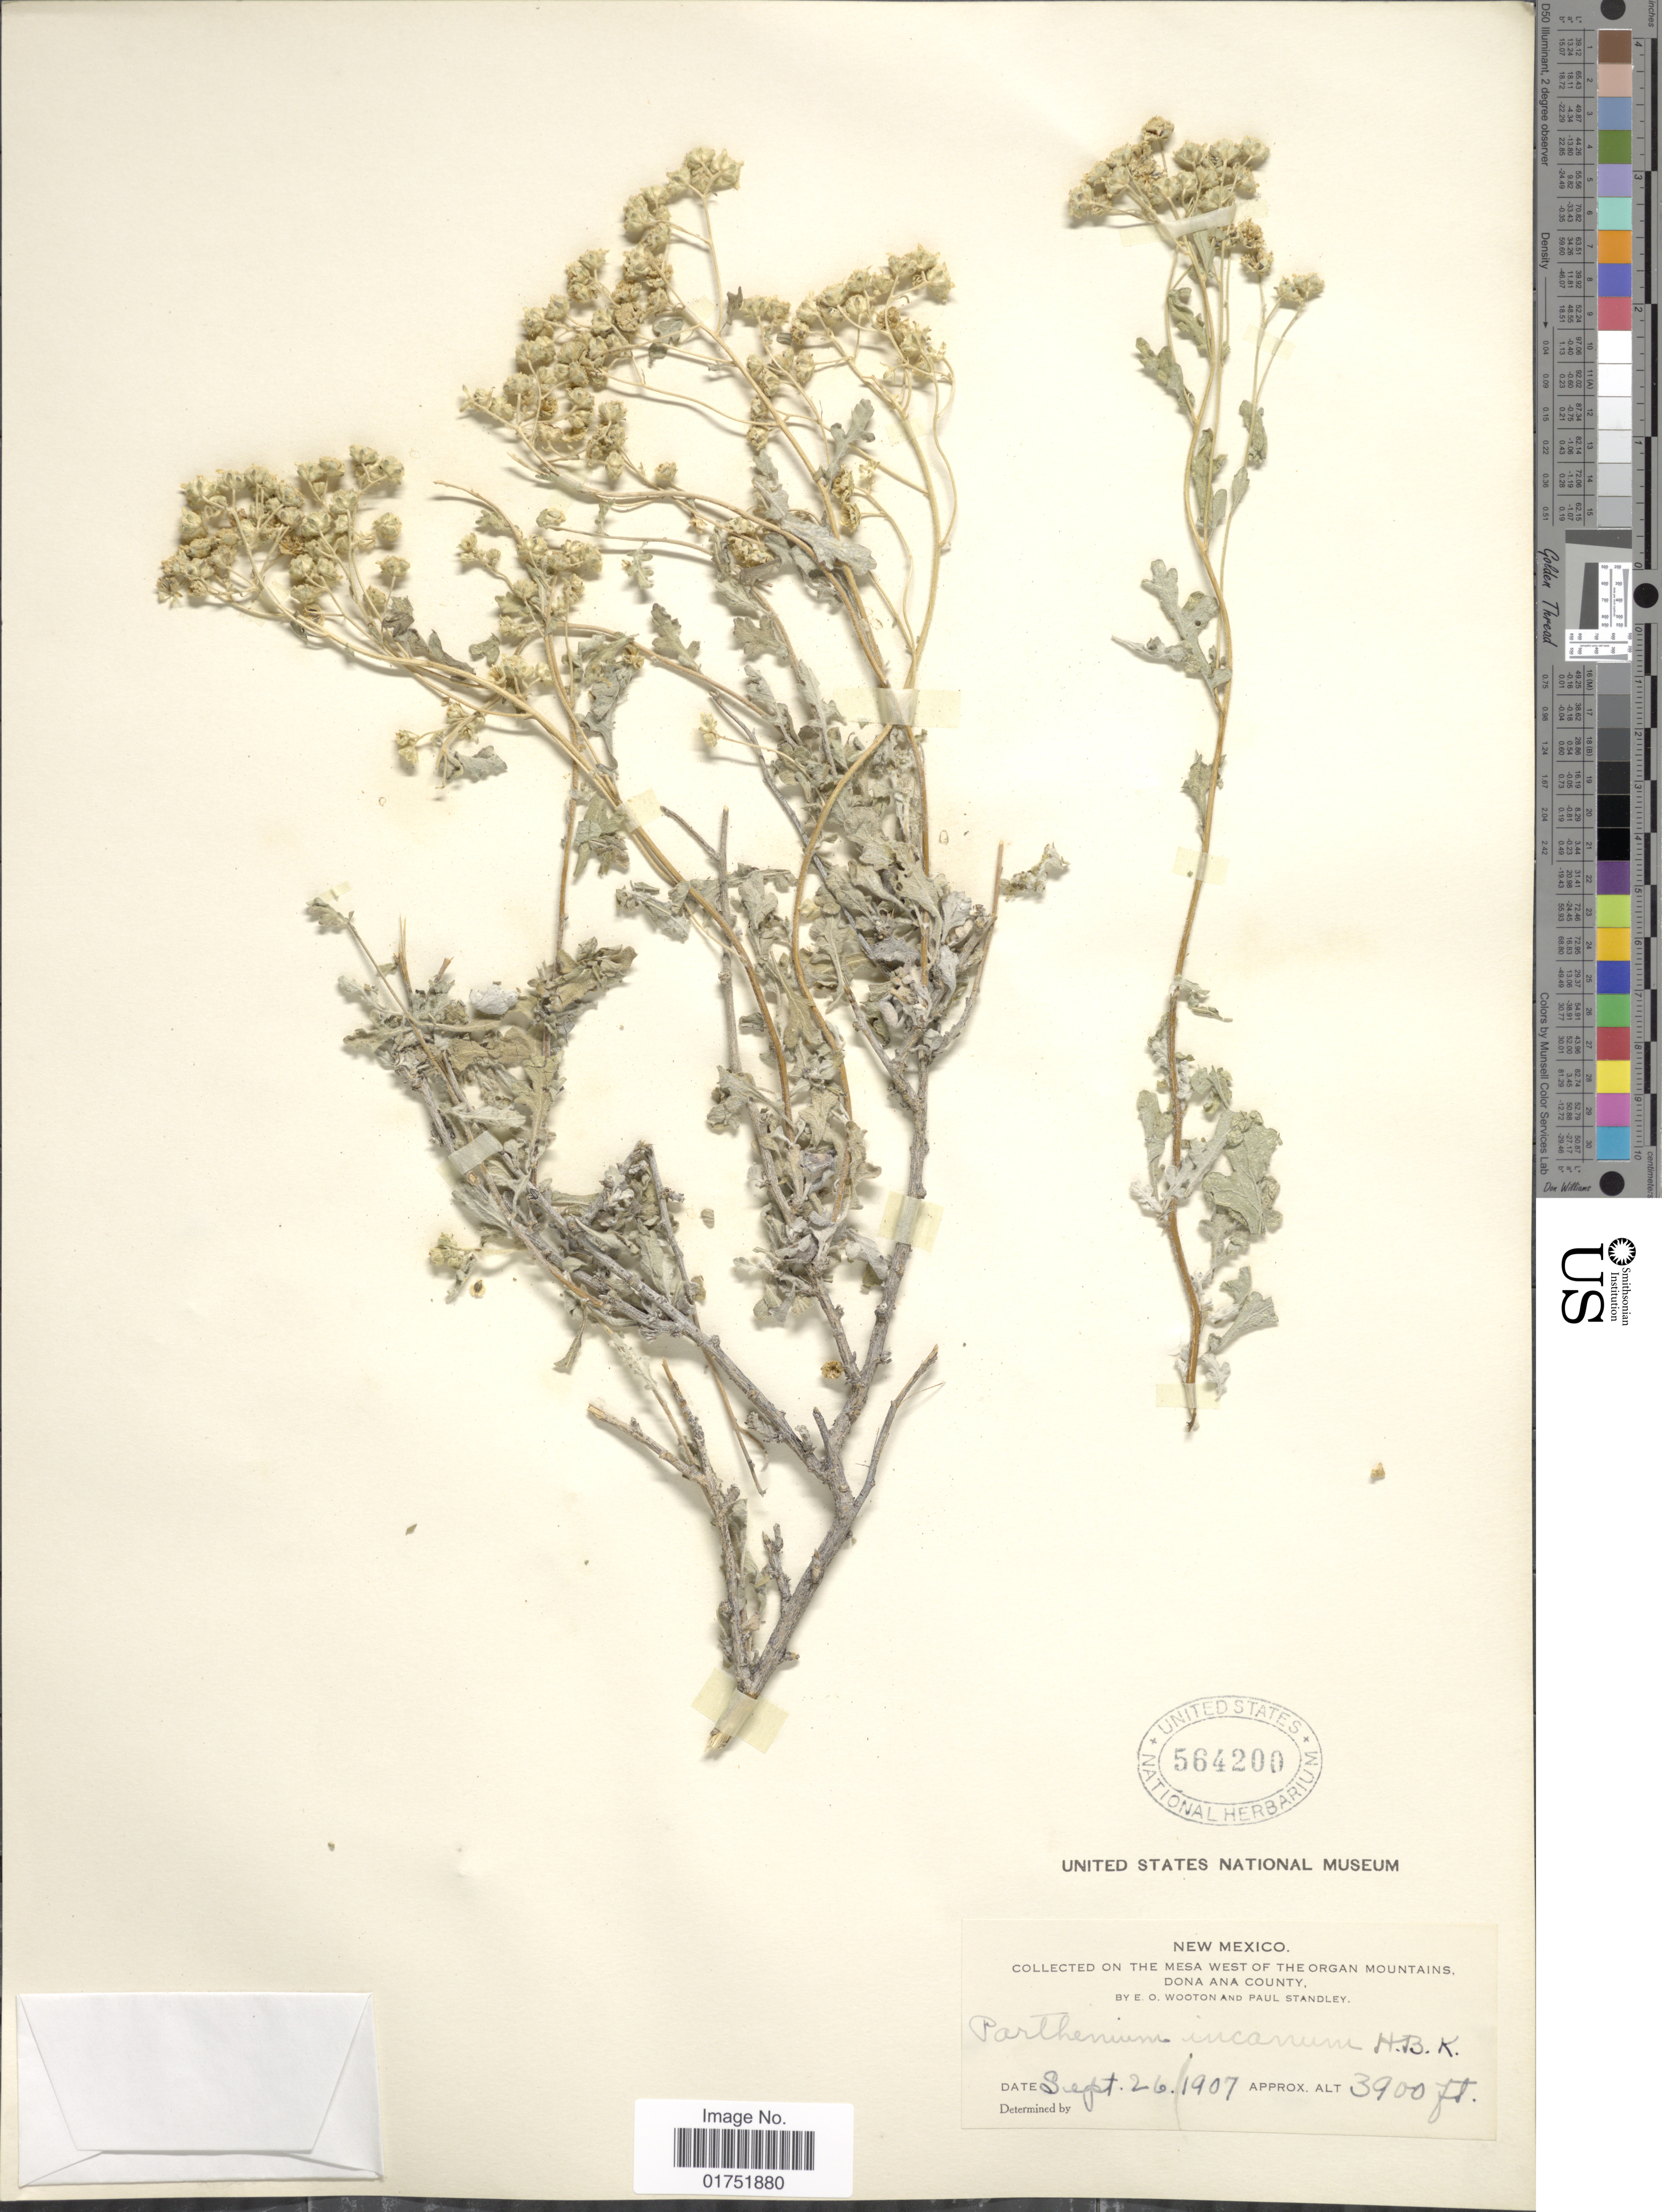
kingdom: Plantae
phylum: Tracheophyta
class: Magnoliopsida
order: Asterales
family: Asteraceae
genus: Parthenium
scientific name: Parthenium incanum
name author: Kunth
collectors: E. O. Wooton & P. C. Standley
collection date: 1907-09-26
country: United States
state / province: New Mexico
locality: Mesa West of the Organ Mountains, Dona Ana County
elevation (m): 1189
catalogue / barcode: US 564200